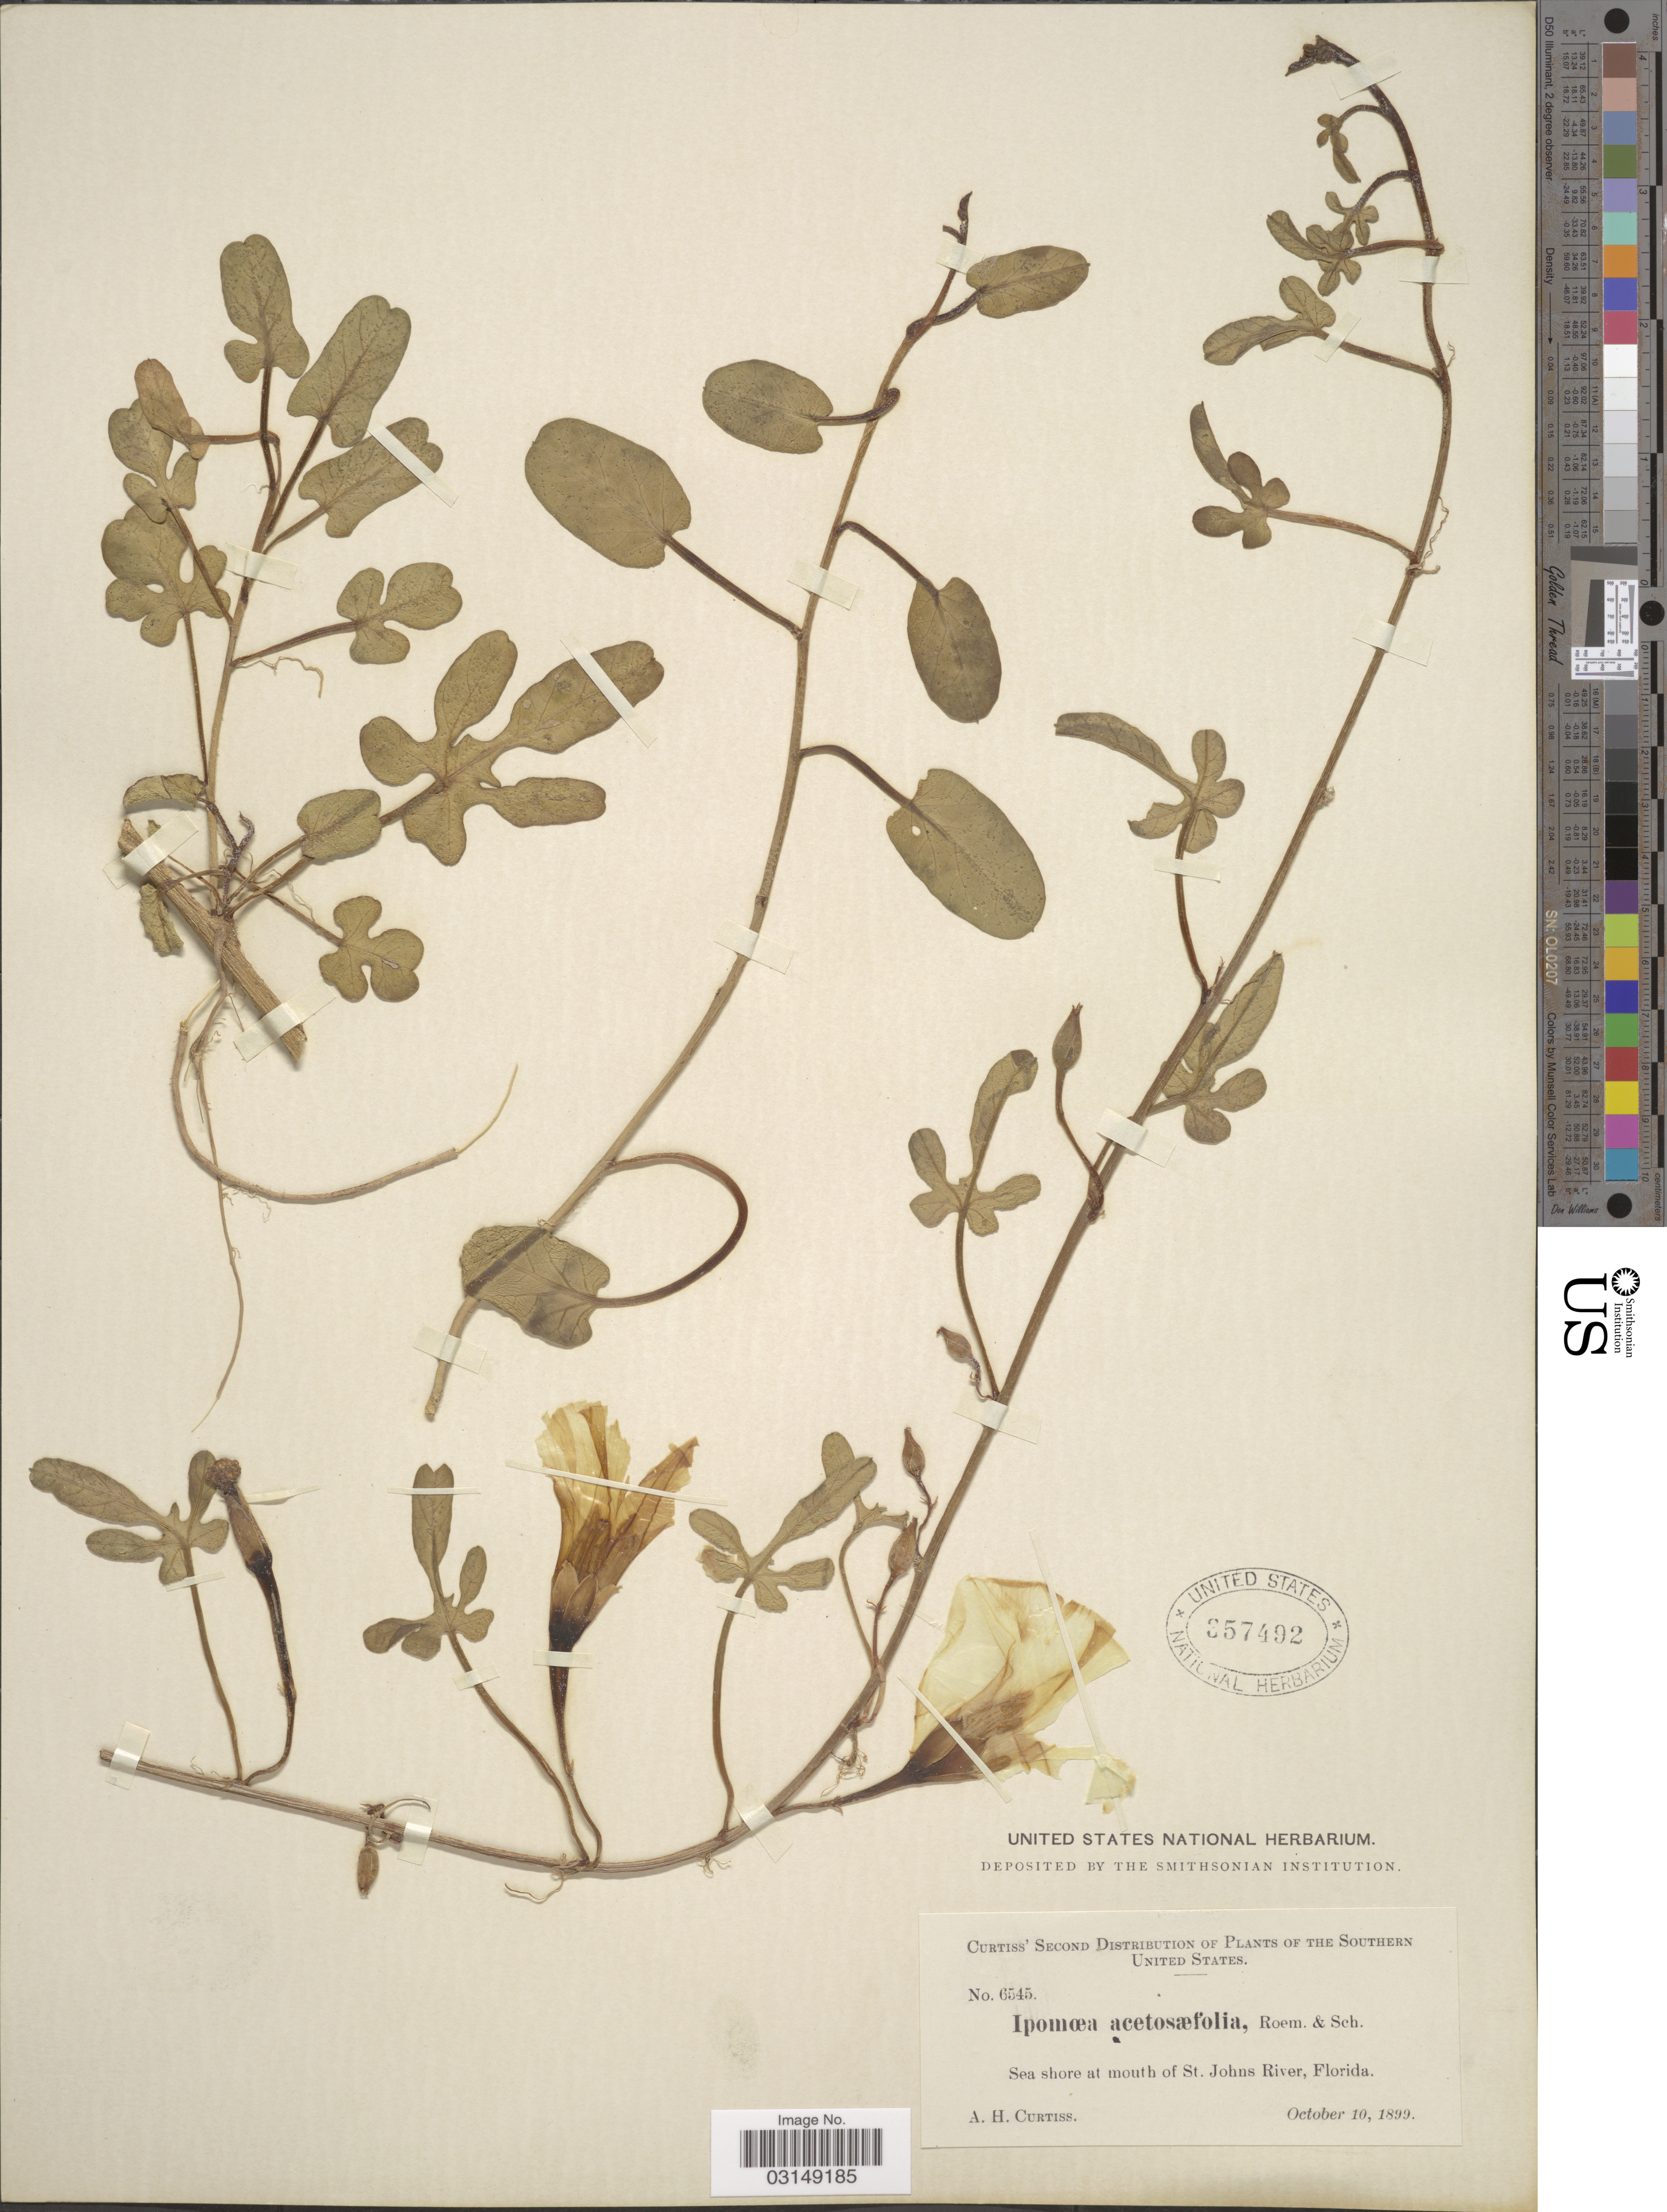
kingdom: Plantae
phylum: Tracheophyta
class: Magnoliopsida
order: Solanales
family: Convolvulaceae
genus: Ipomoea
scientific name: Ipomoea stolonifera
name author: (Cirillo) J.F. Gmel.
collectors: A. H. Curtiss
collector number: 6545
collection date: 1899-10-10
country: United States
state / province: Florida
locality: Southern United States. Sea shore at mouth of St. Johns River.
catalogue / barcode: US 357492